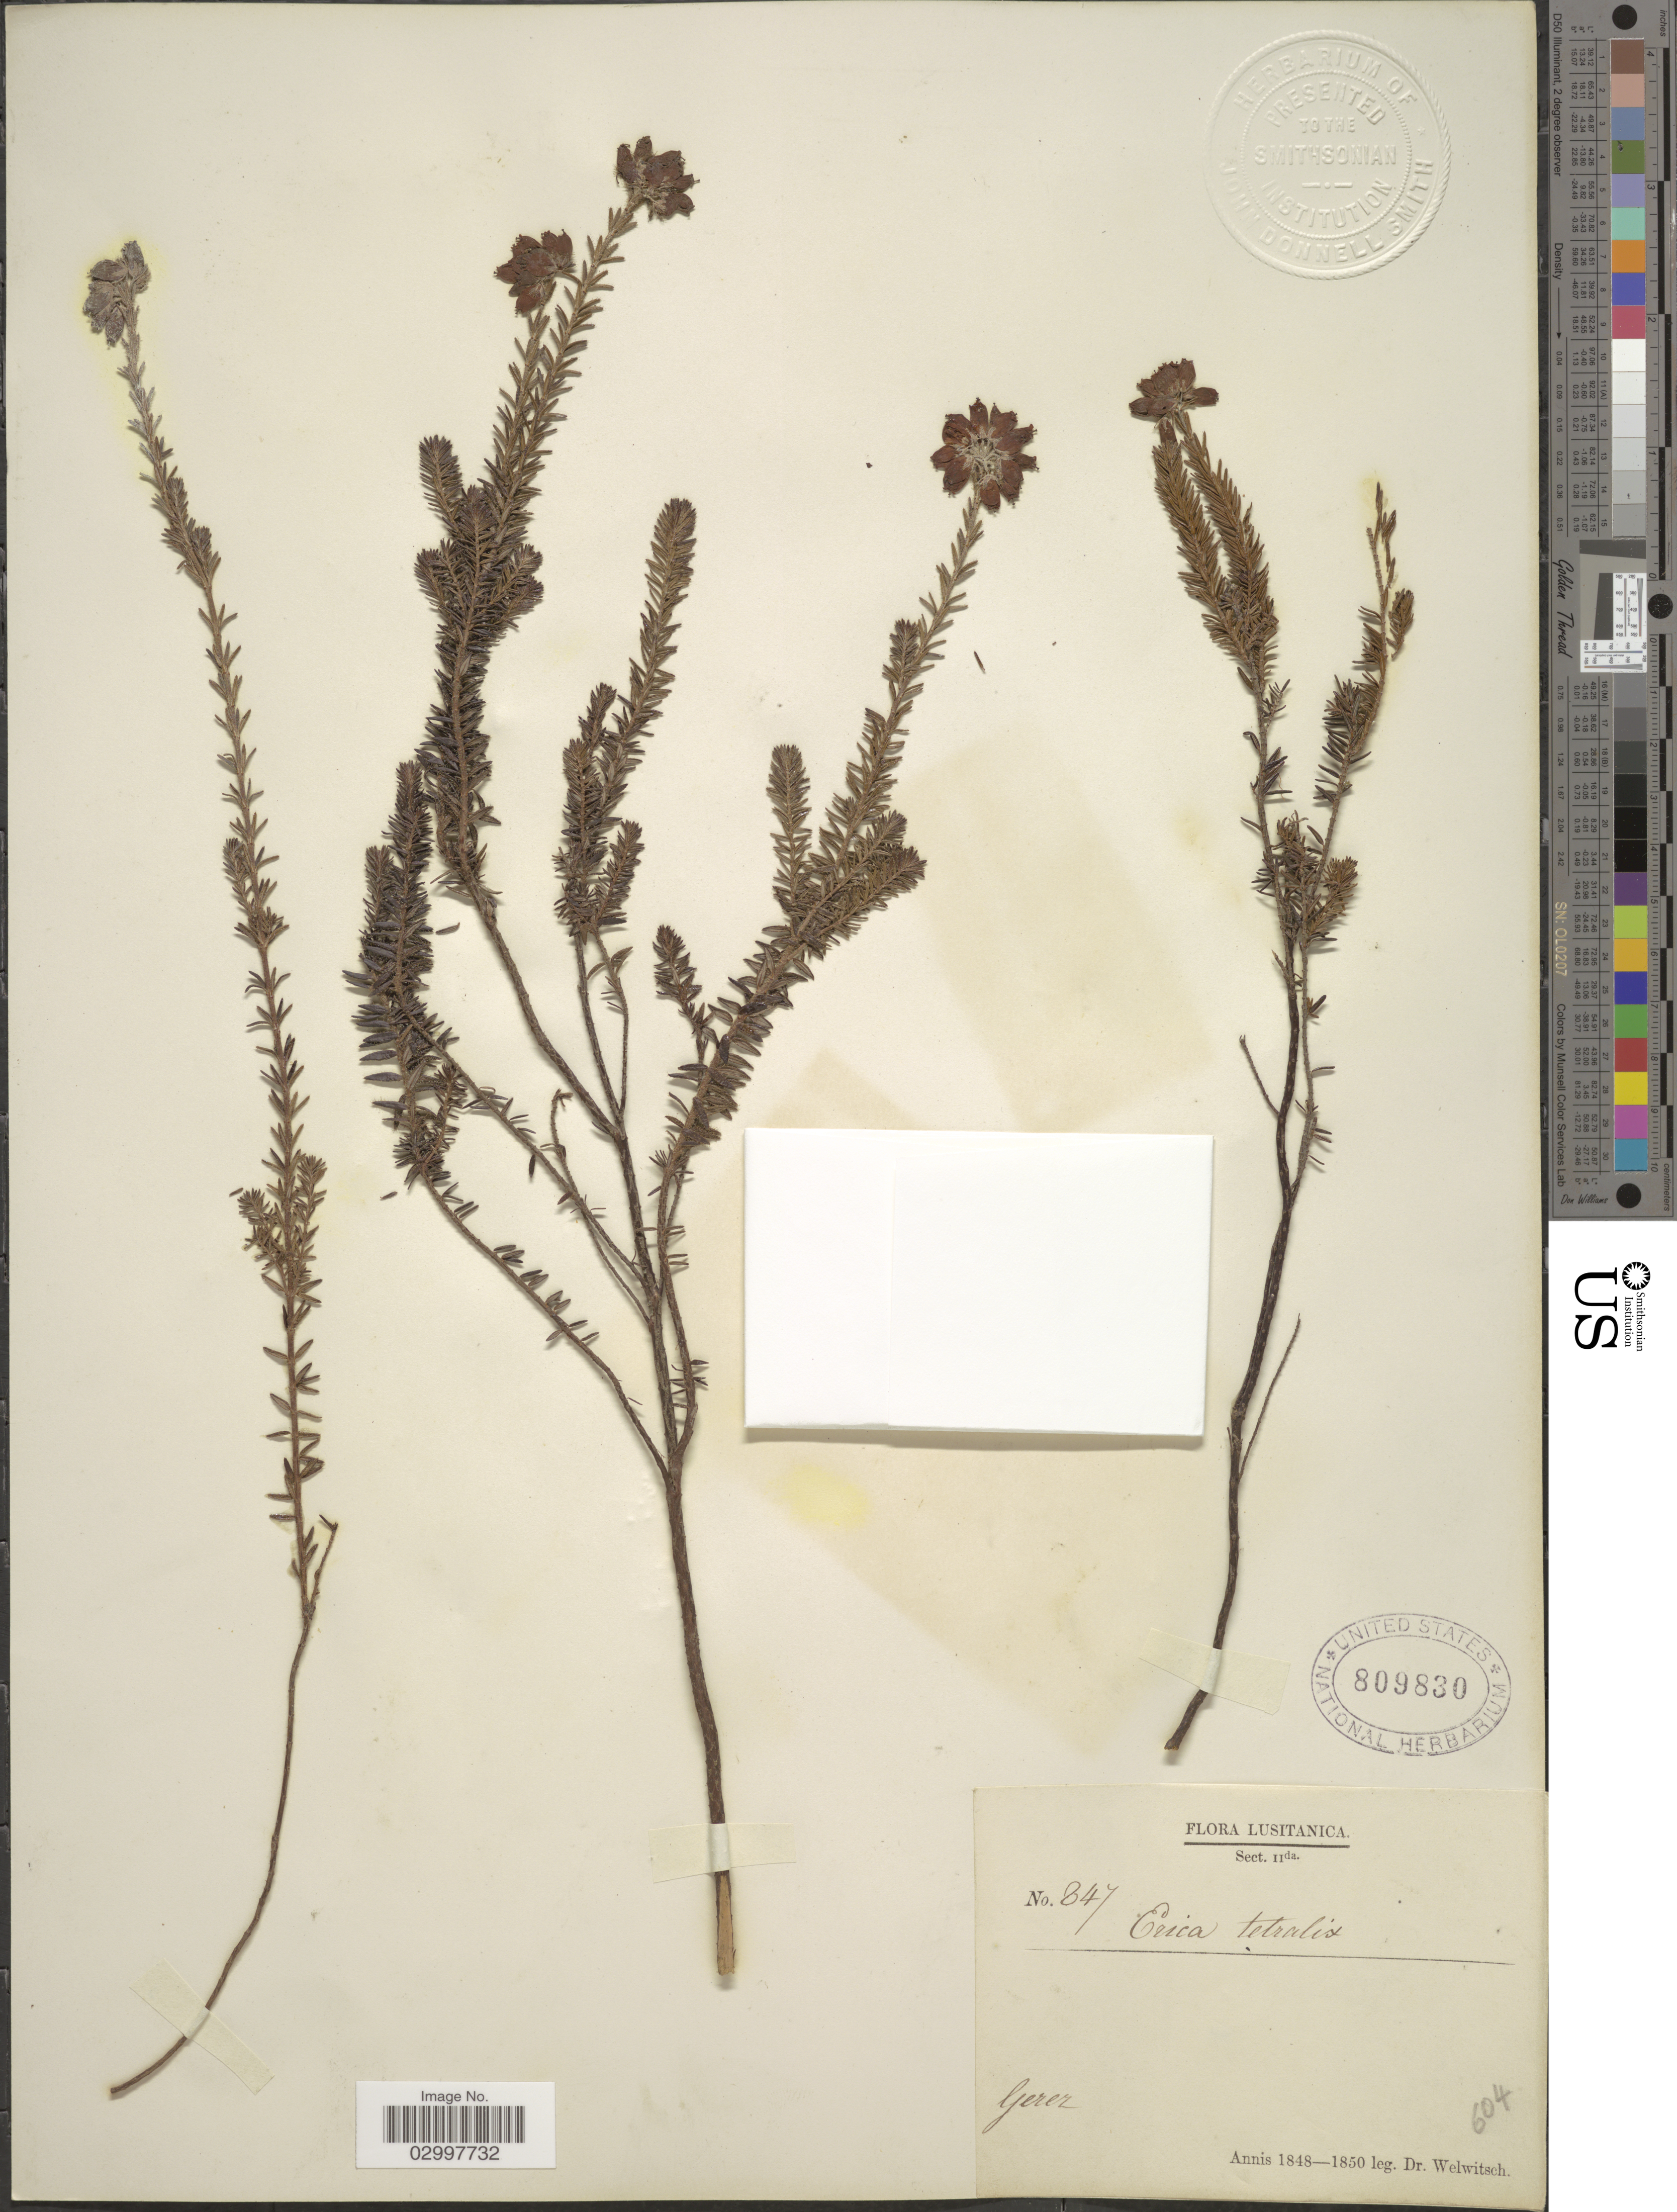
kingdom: Plantae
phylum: Tracheophyta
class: Magnoliopsida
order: Ericales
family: Ericaceae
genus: Erica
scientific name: Erica tetralix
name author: L.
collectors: -. Welwitsch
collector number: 347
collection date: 1848/1850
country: Portugal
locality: Lusitanica. Gerez.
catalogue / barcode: US 809830